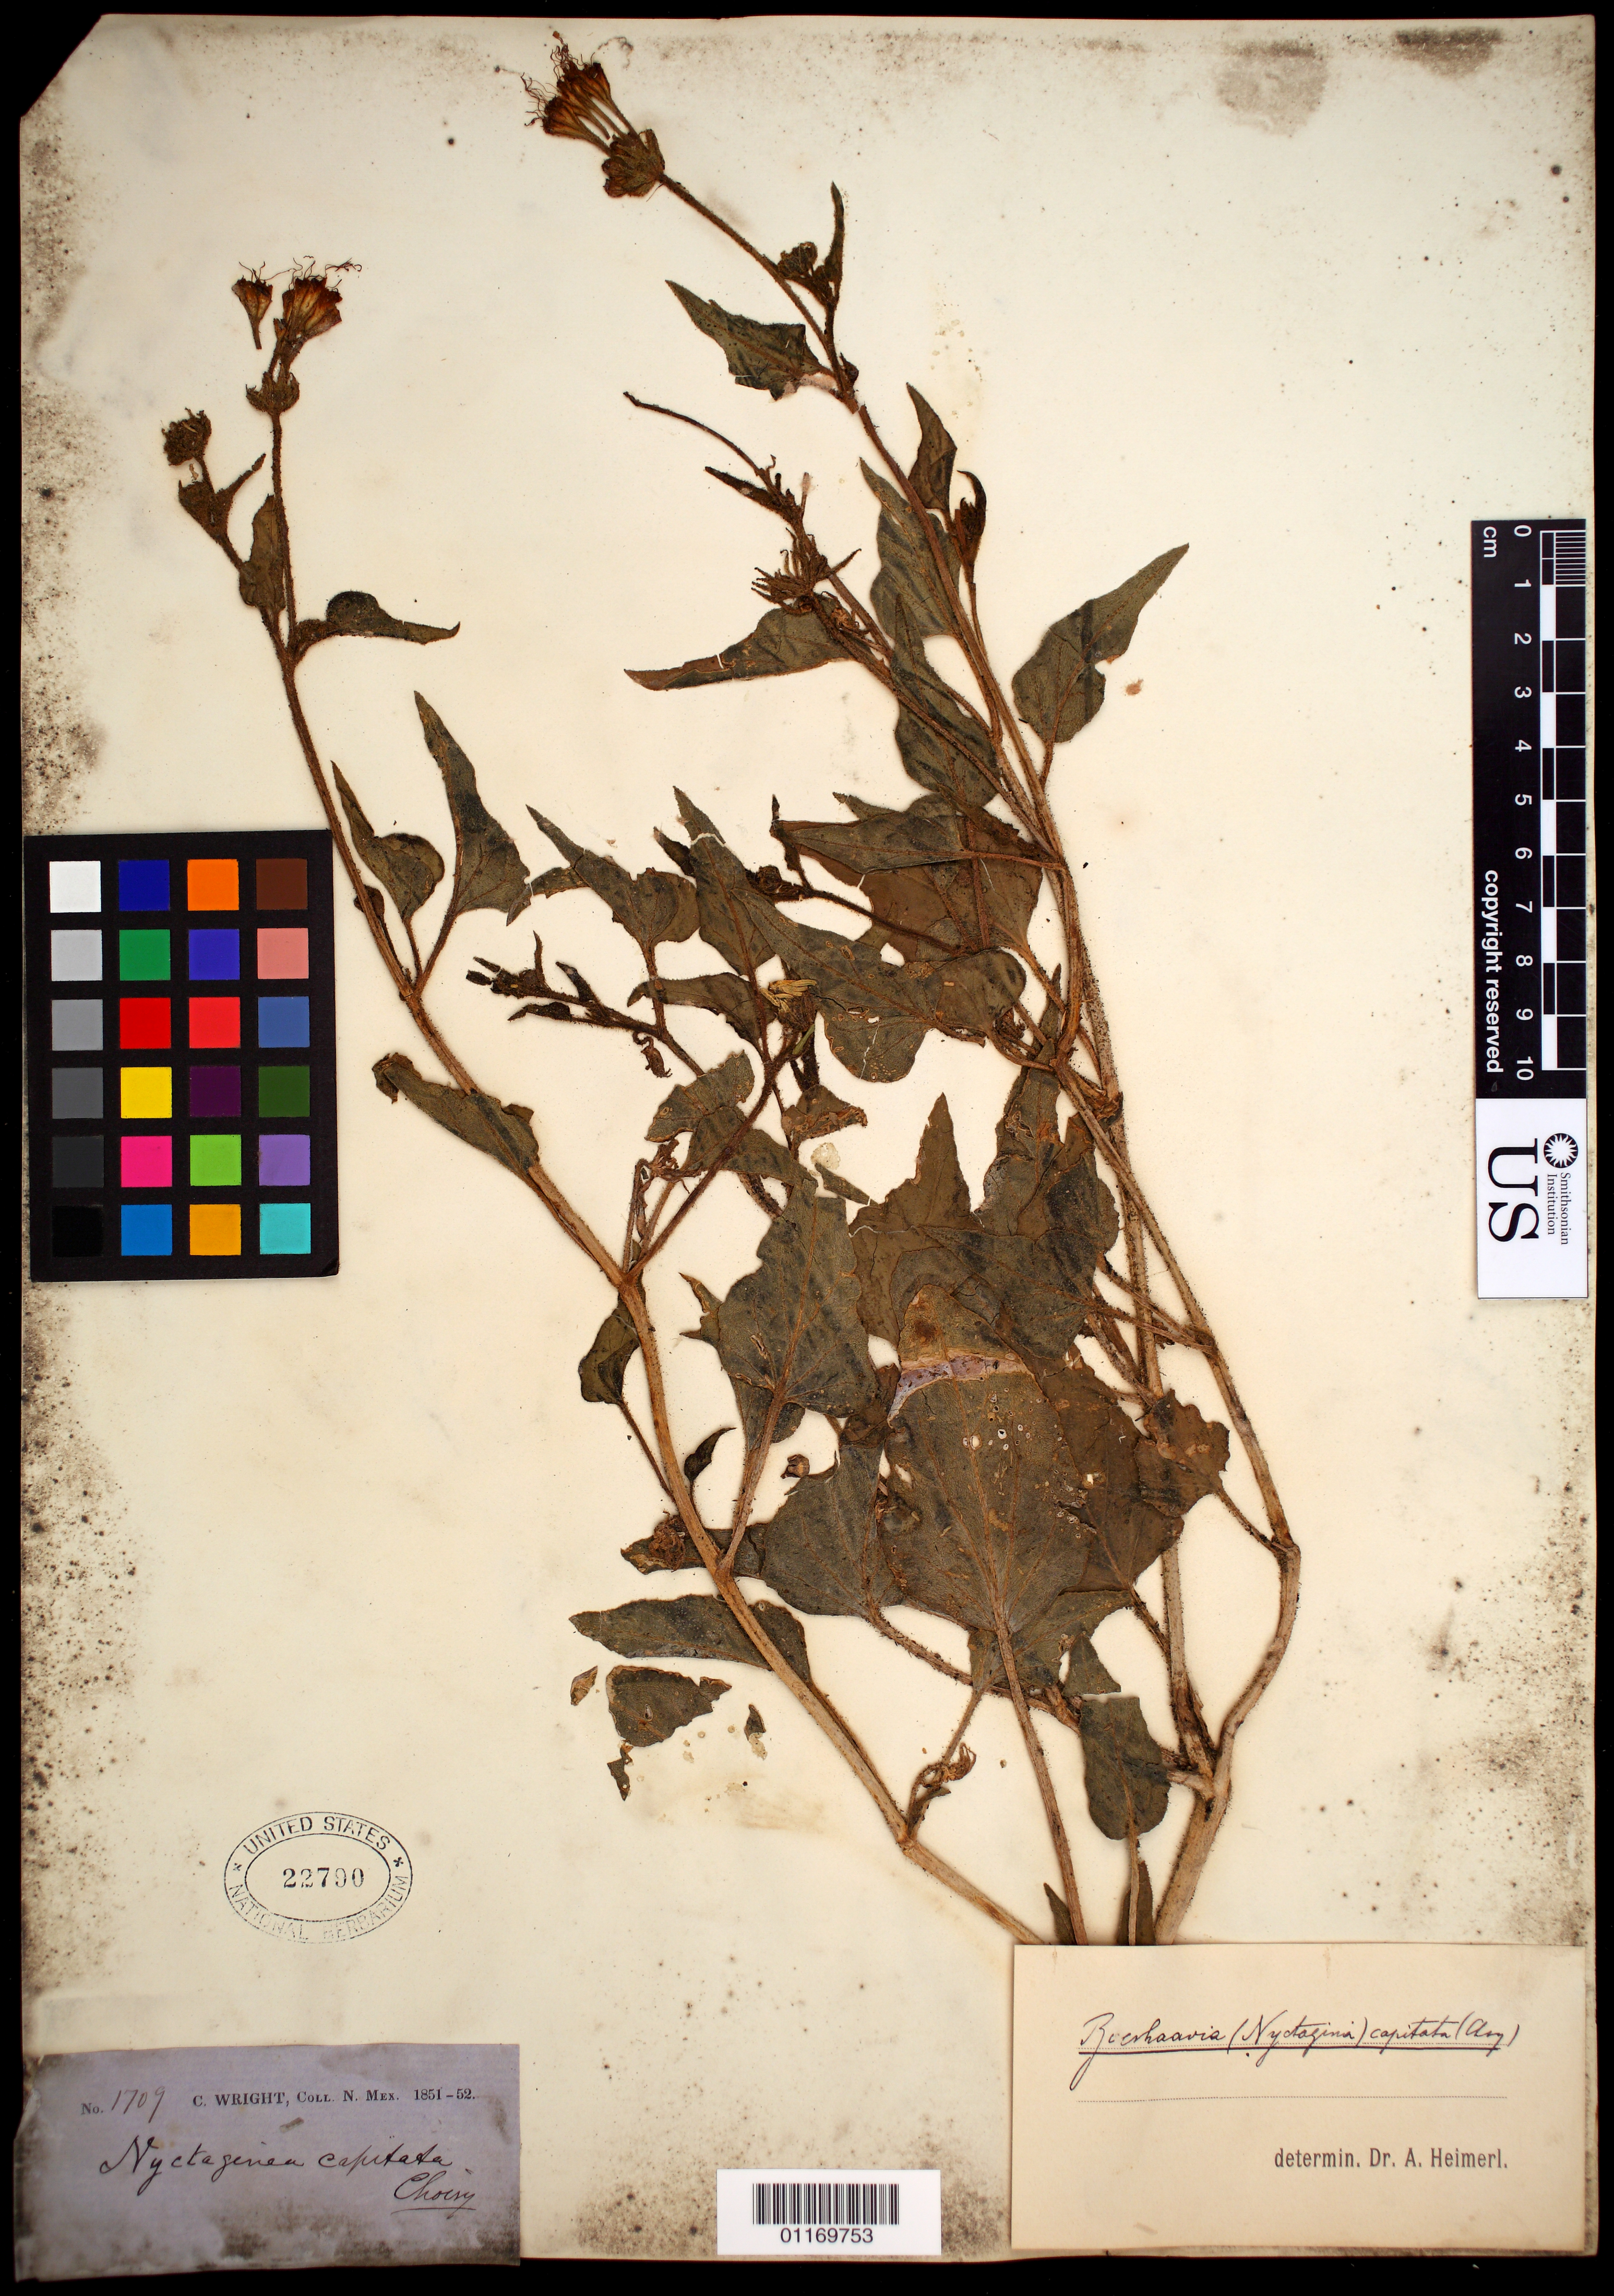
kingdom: Plantae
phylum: Tracheophyta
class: Magnoliopsida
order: Caryophyllales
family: Nyctaginaceae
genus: Boerhavia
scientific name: Boerhavia capitata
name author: (Choisy) Heimerl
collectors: C. Wright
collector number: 1709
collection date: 1851/1852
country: United States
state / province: New Mexico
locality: "N. Mex." [=northern Mexico or New Mexico? either way possibly referring to present-day Arizona or Texas]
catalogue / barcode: US 22790